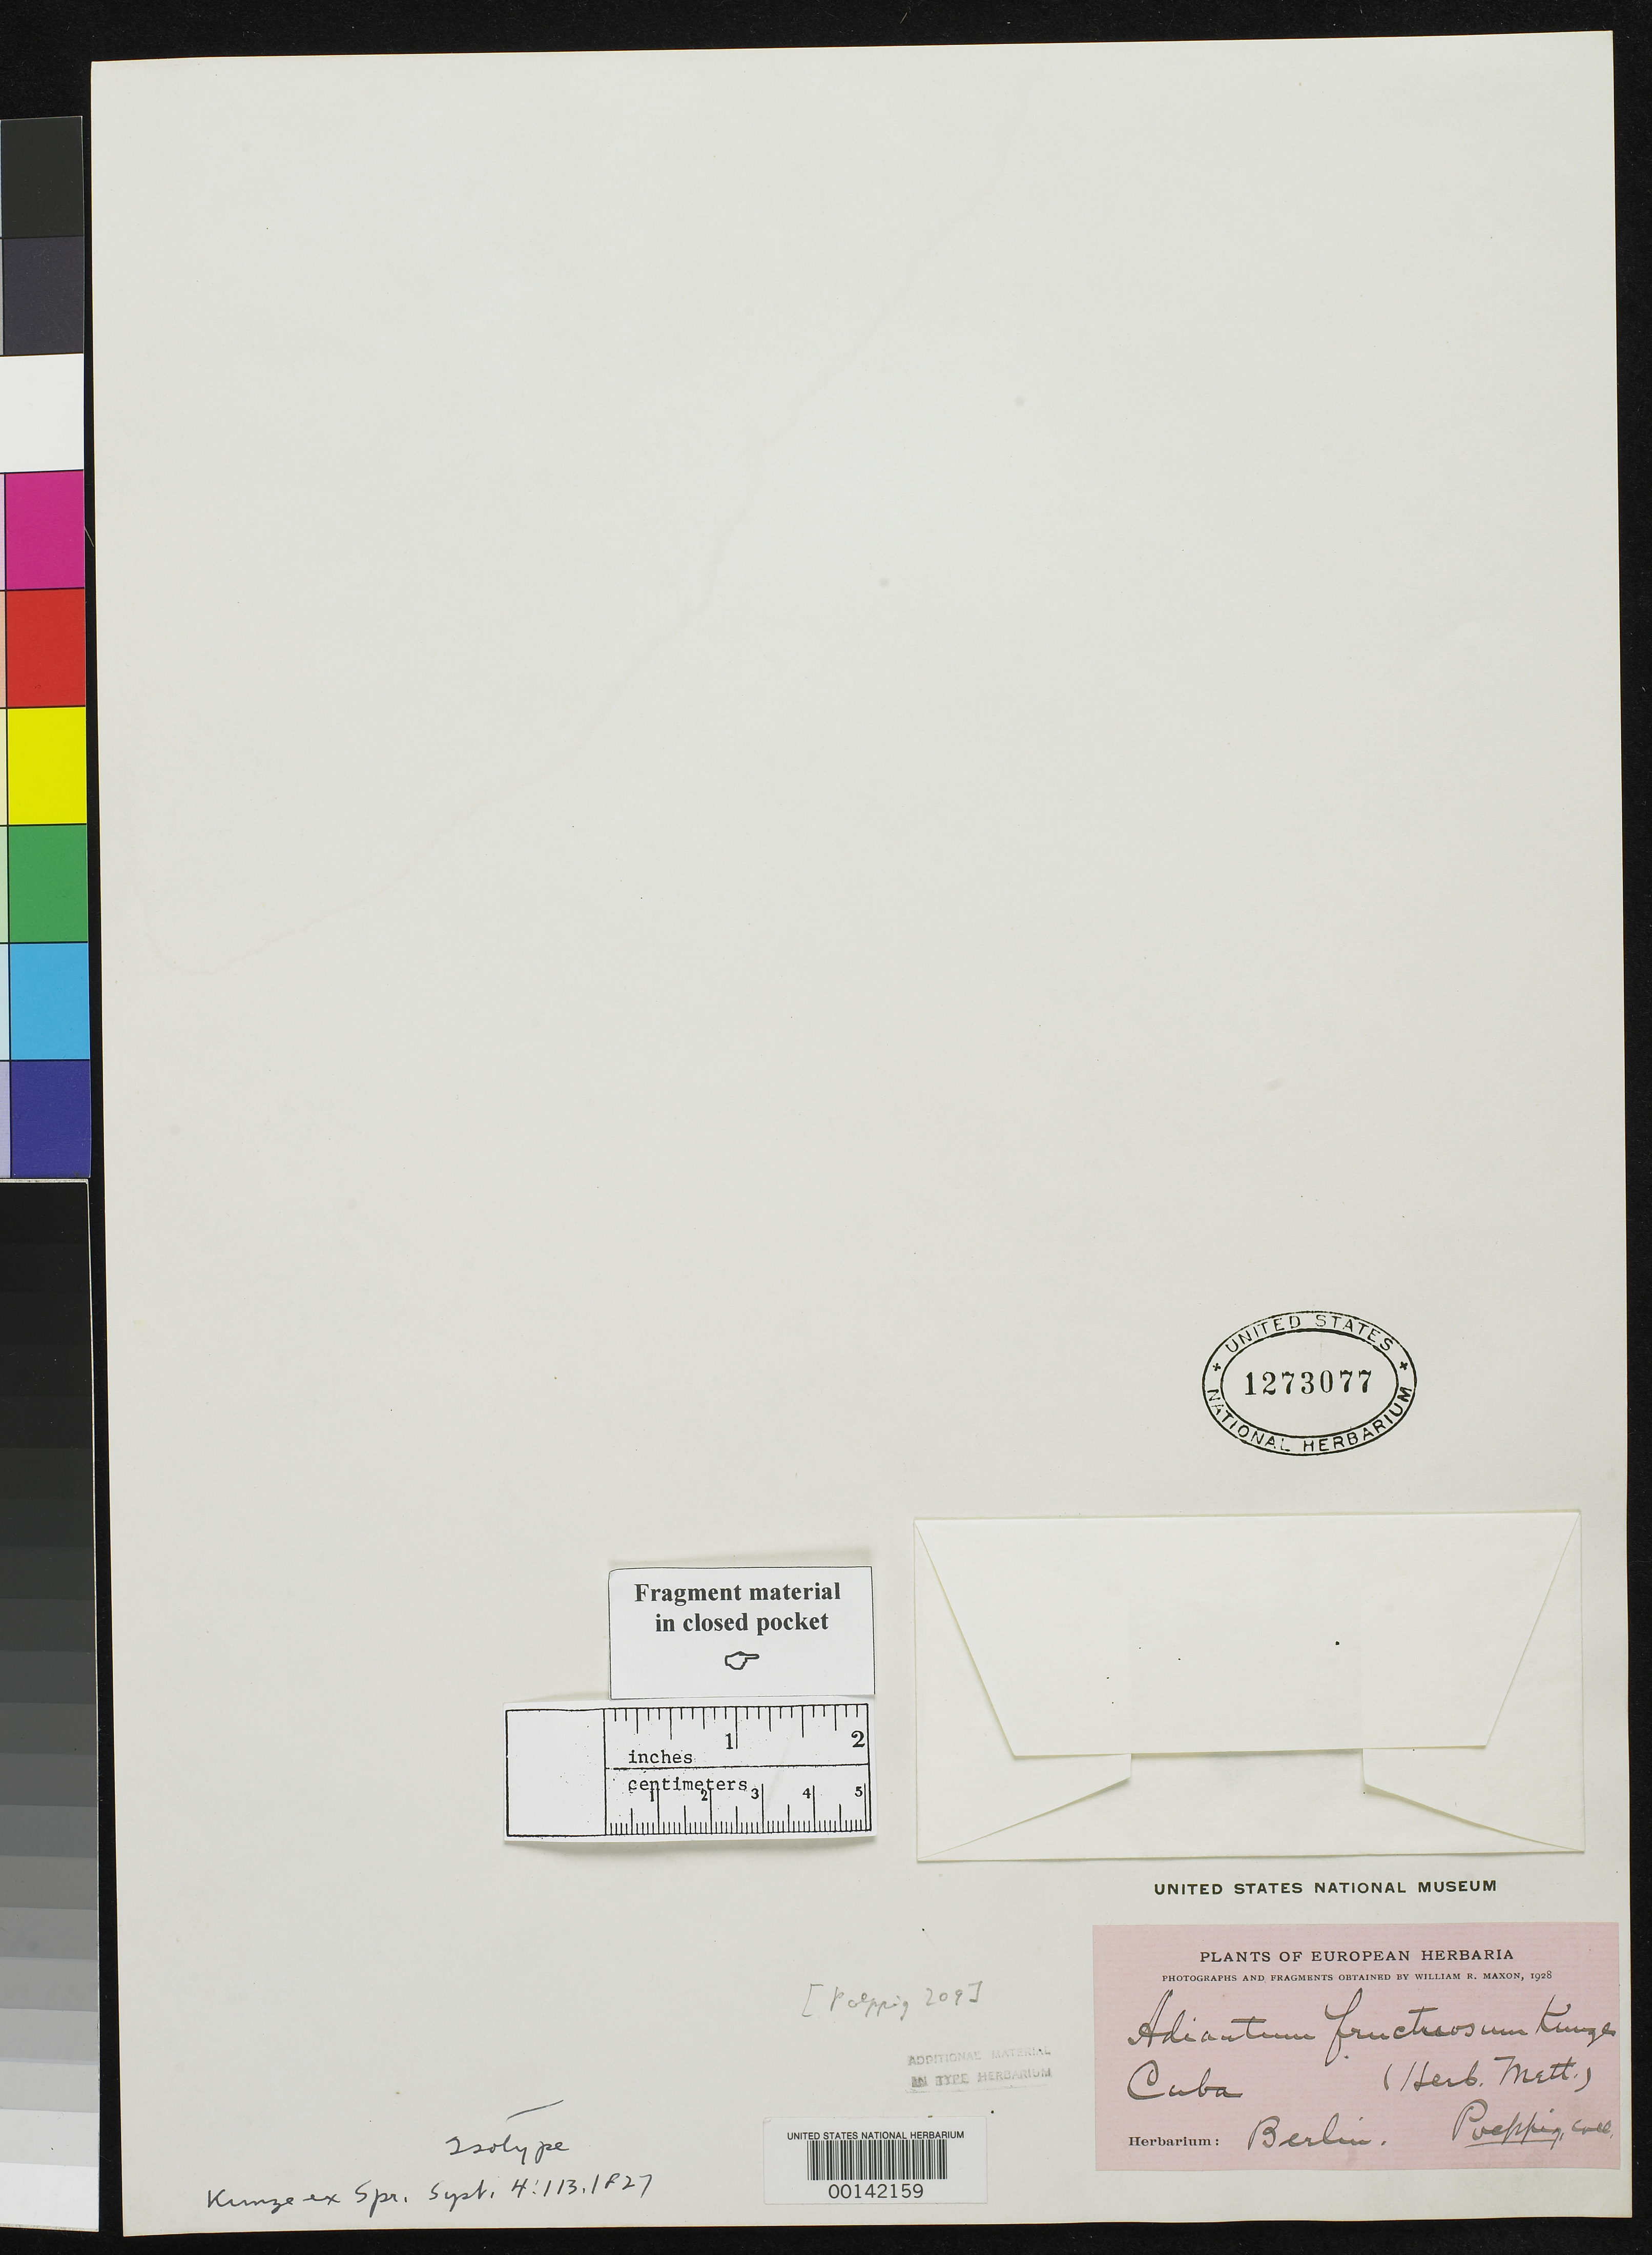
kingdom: Plantae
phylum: Tracheophyta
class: Polypodiopsida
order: Polypodiales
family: Pteridaceae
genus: Adiantum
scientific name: Adiantum fructuosum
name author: Poepp. ex Spreng.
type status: Isotype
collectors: E. F. Poeppig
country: Cuba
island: Greater Antilles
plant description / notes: Fragmentary material of type specimen ex Herb. Berlin.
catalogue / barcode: US 1273077